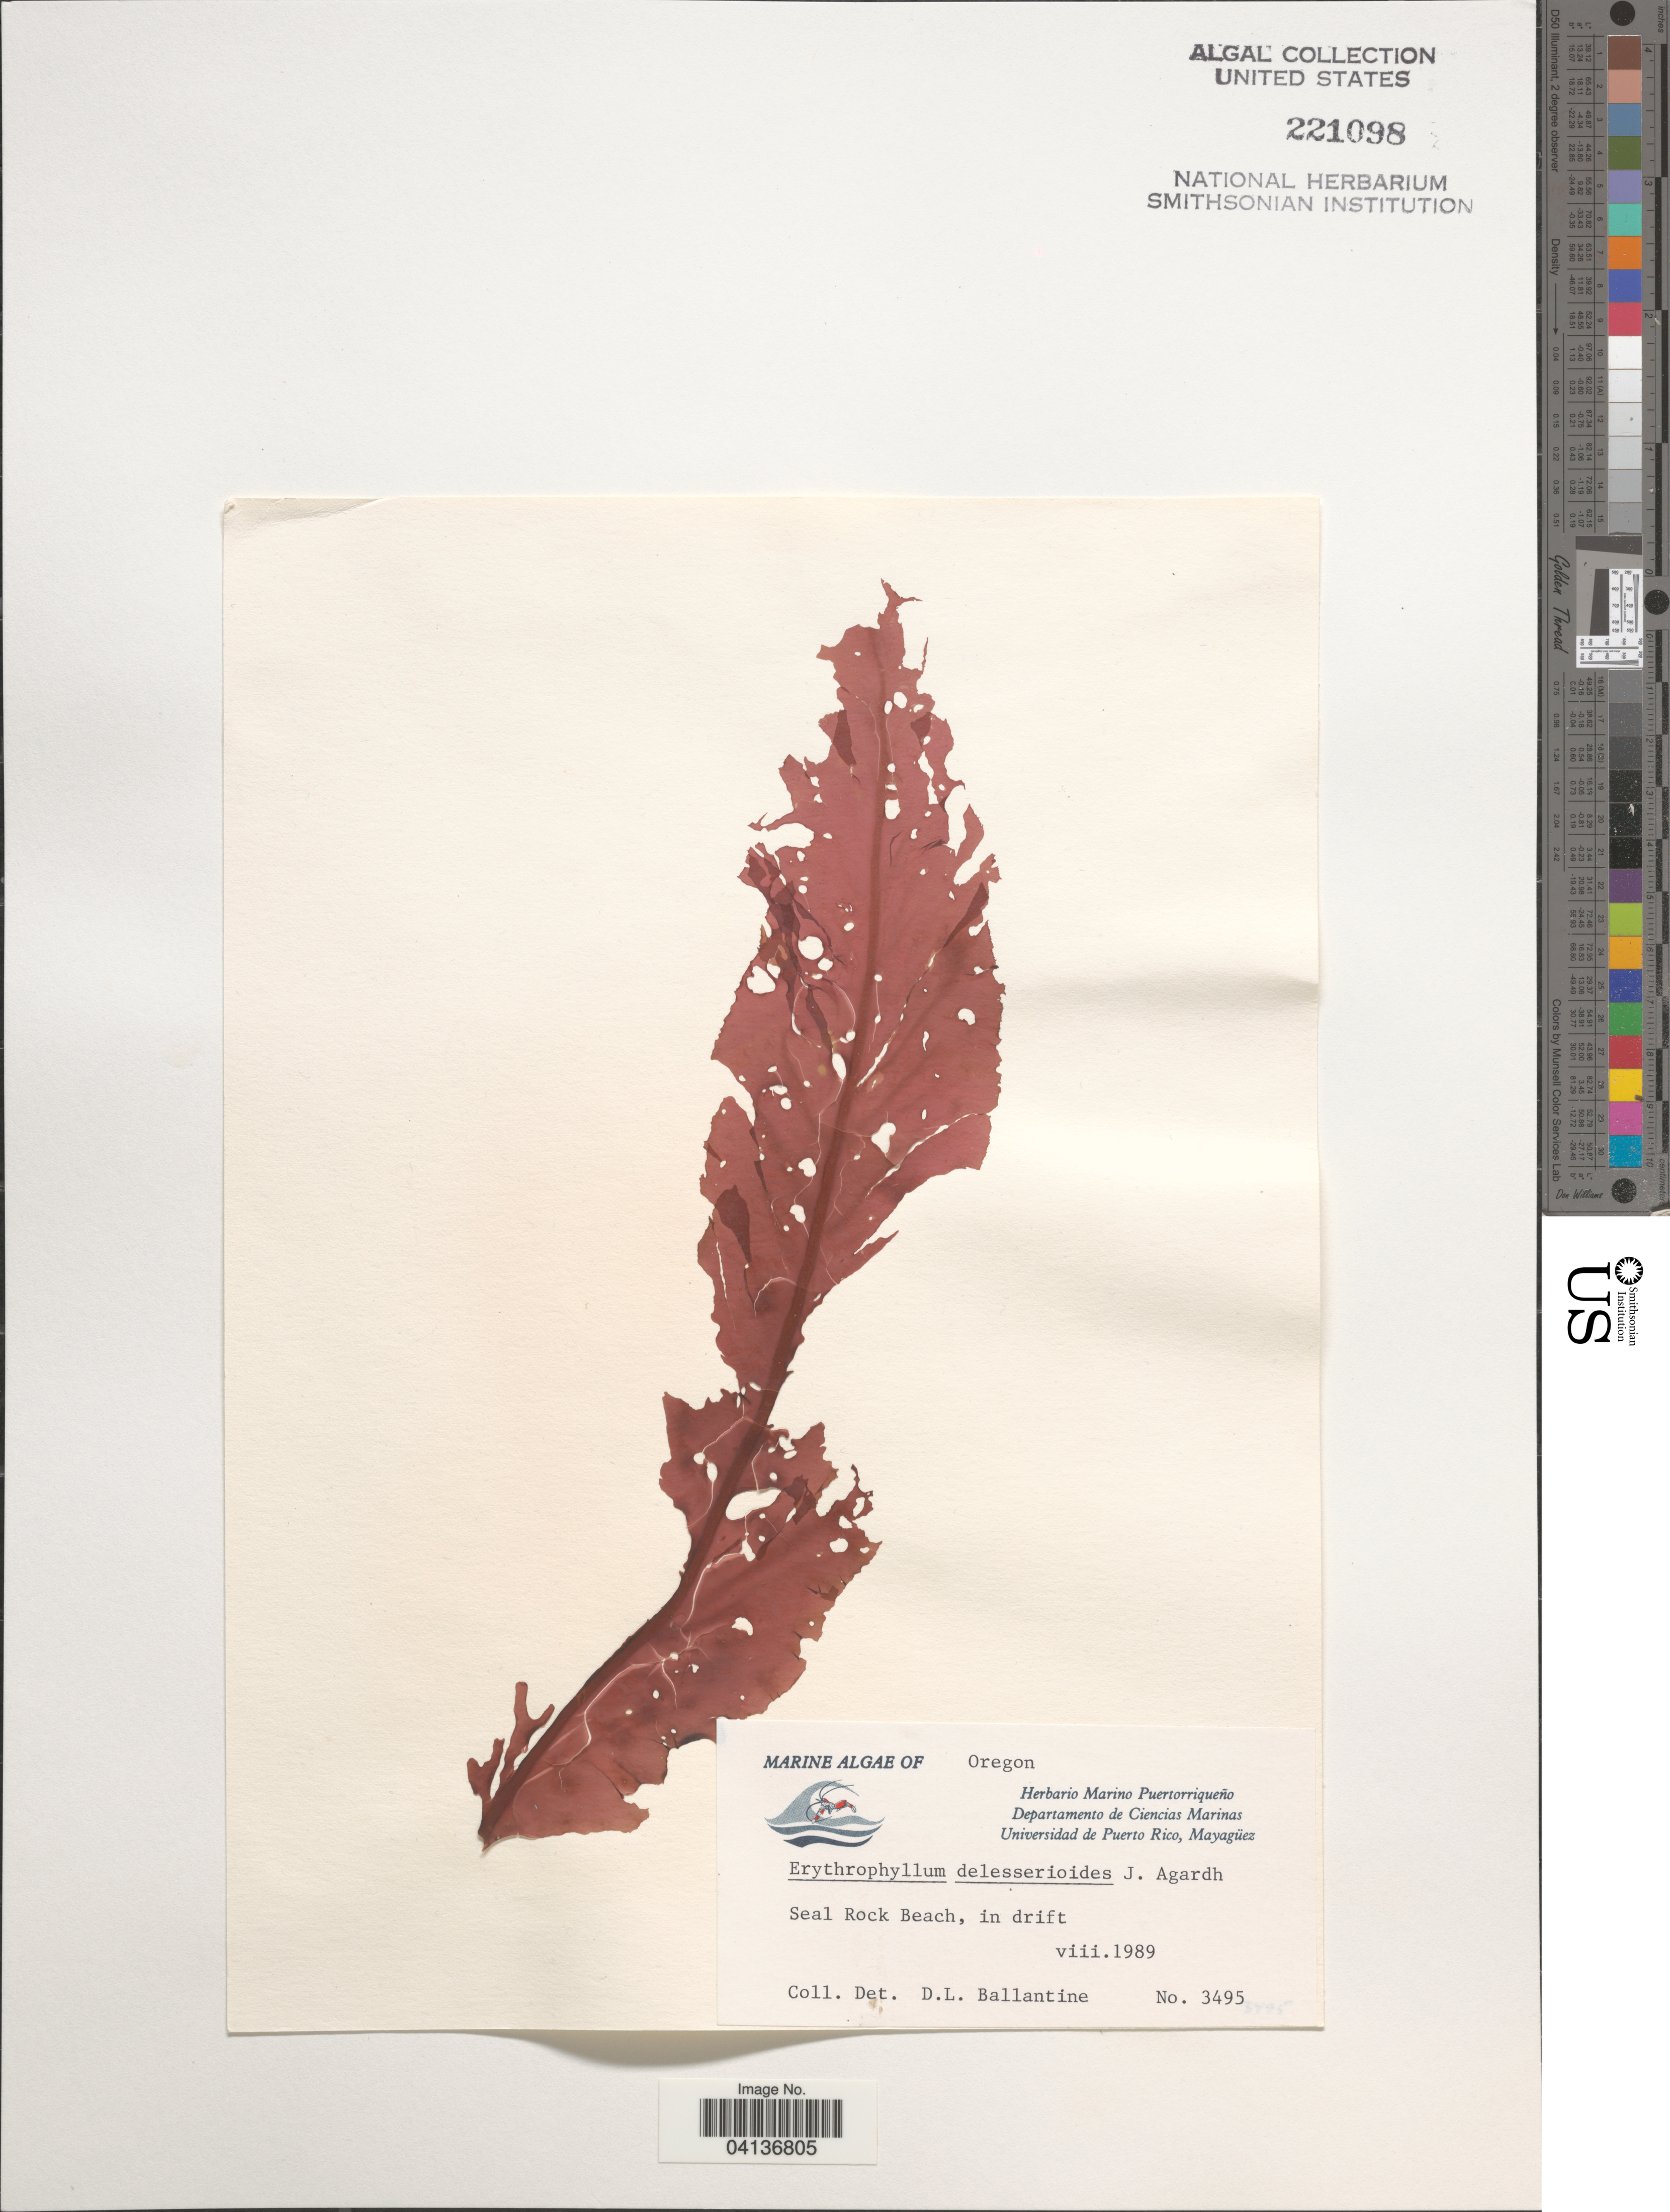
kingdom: Plantae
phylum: Rhodophyta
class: Florideophyceae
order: Gigartinales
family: Kallymeniaceae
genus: Erythrophyllum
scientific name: Erythrophyllum delesserioides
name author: J. Agardh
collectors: D.L. Ballantine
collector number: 3495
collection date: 1989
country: United States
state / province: Oregon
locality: Seal Rock Beach, in drift.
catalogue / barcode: US 221098